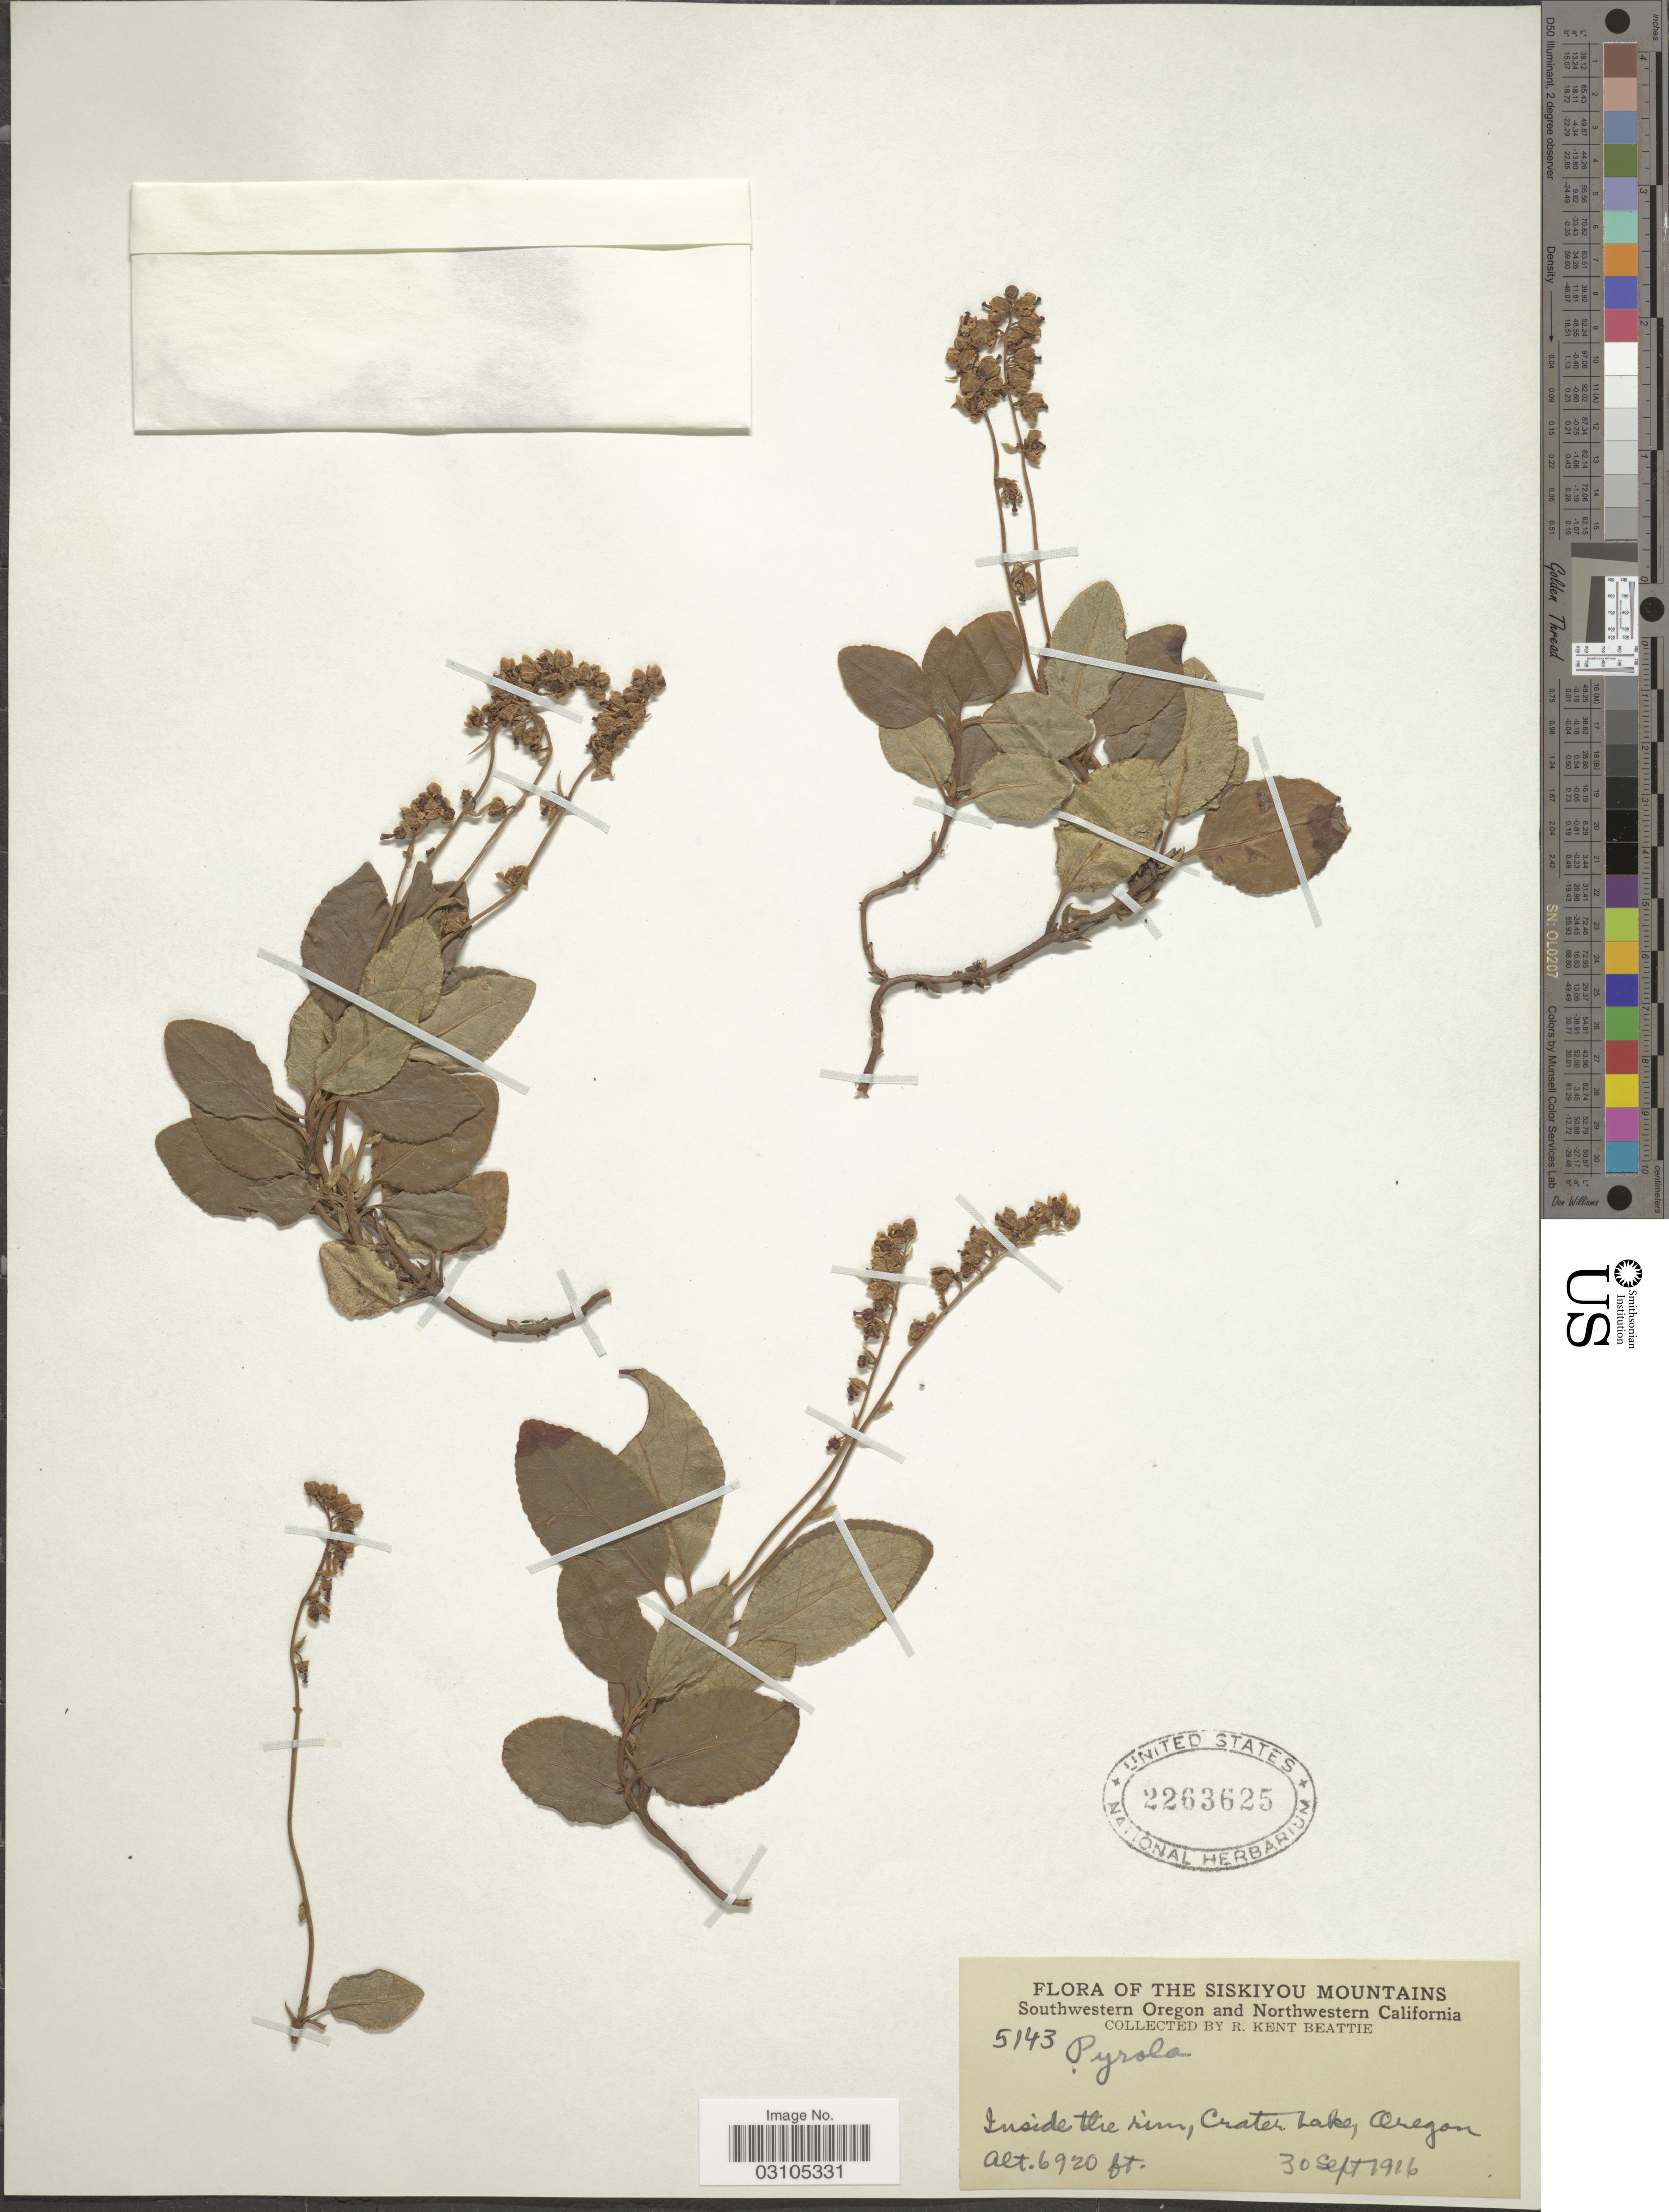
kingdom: Plantae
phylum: Tracheophyta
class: Magnoliopsida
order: Ericales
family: Ericaceae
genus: Orthilia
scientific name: Orthilia secunda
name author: (L.) House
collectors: R. K. Beattie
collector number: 5143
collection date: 1916-09-30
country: United States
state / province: Oregon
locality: Siskiyou Mountains. Inside the rim, Crater Lake.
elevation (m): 2109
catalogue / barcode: US 2263625